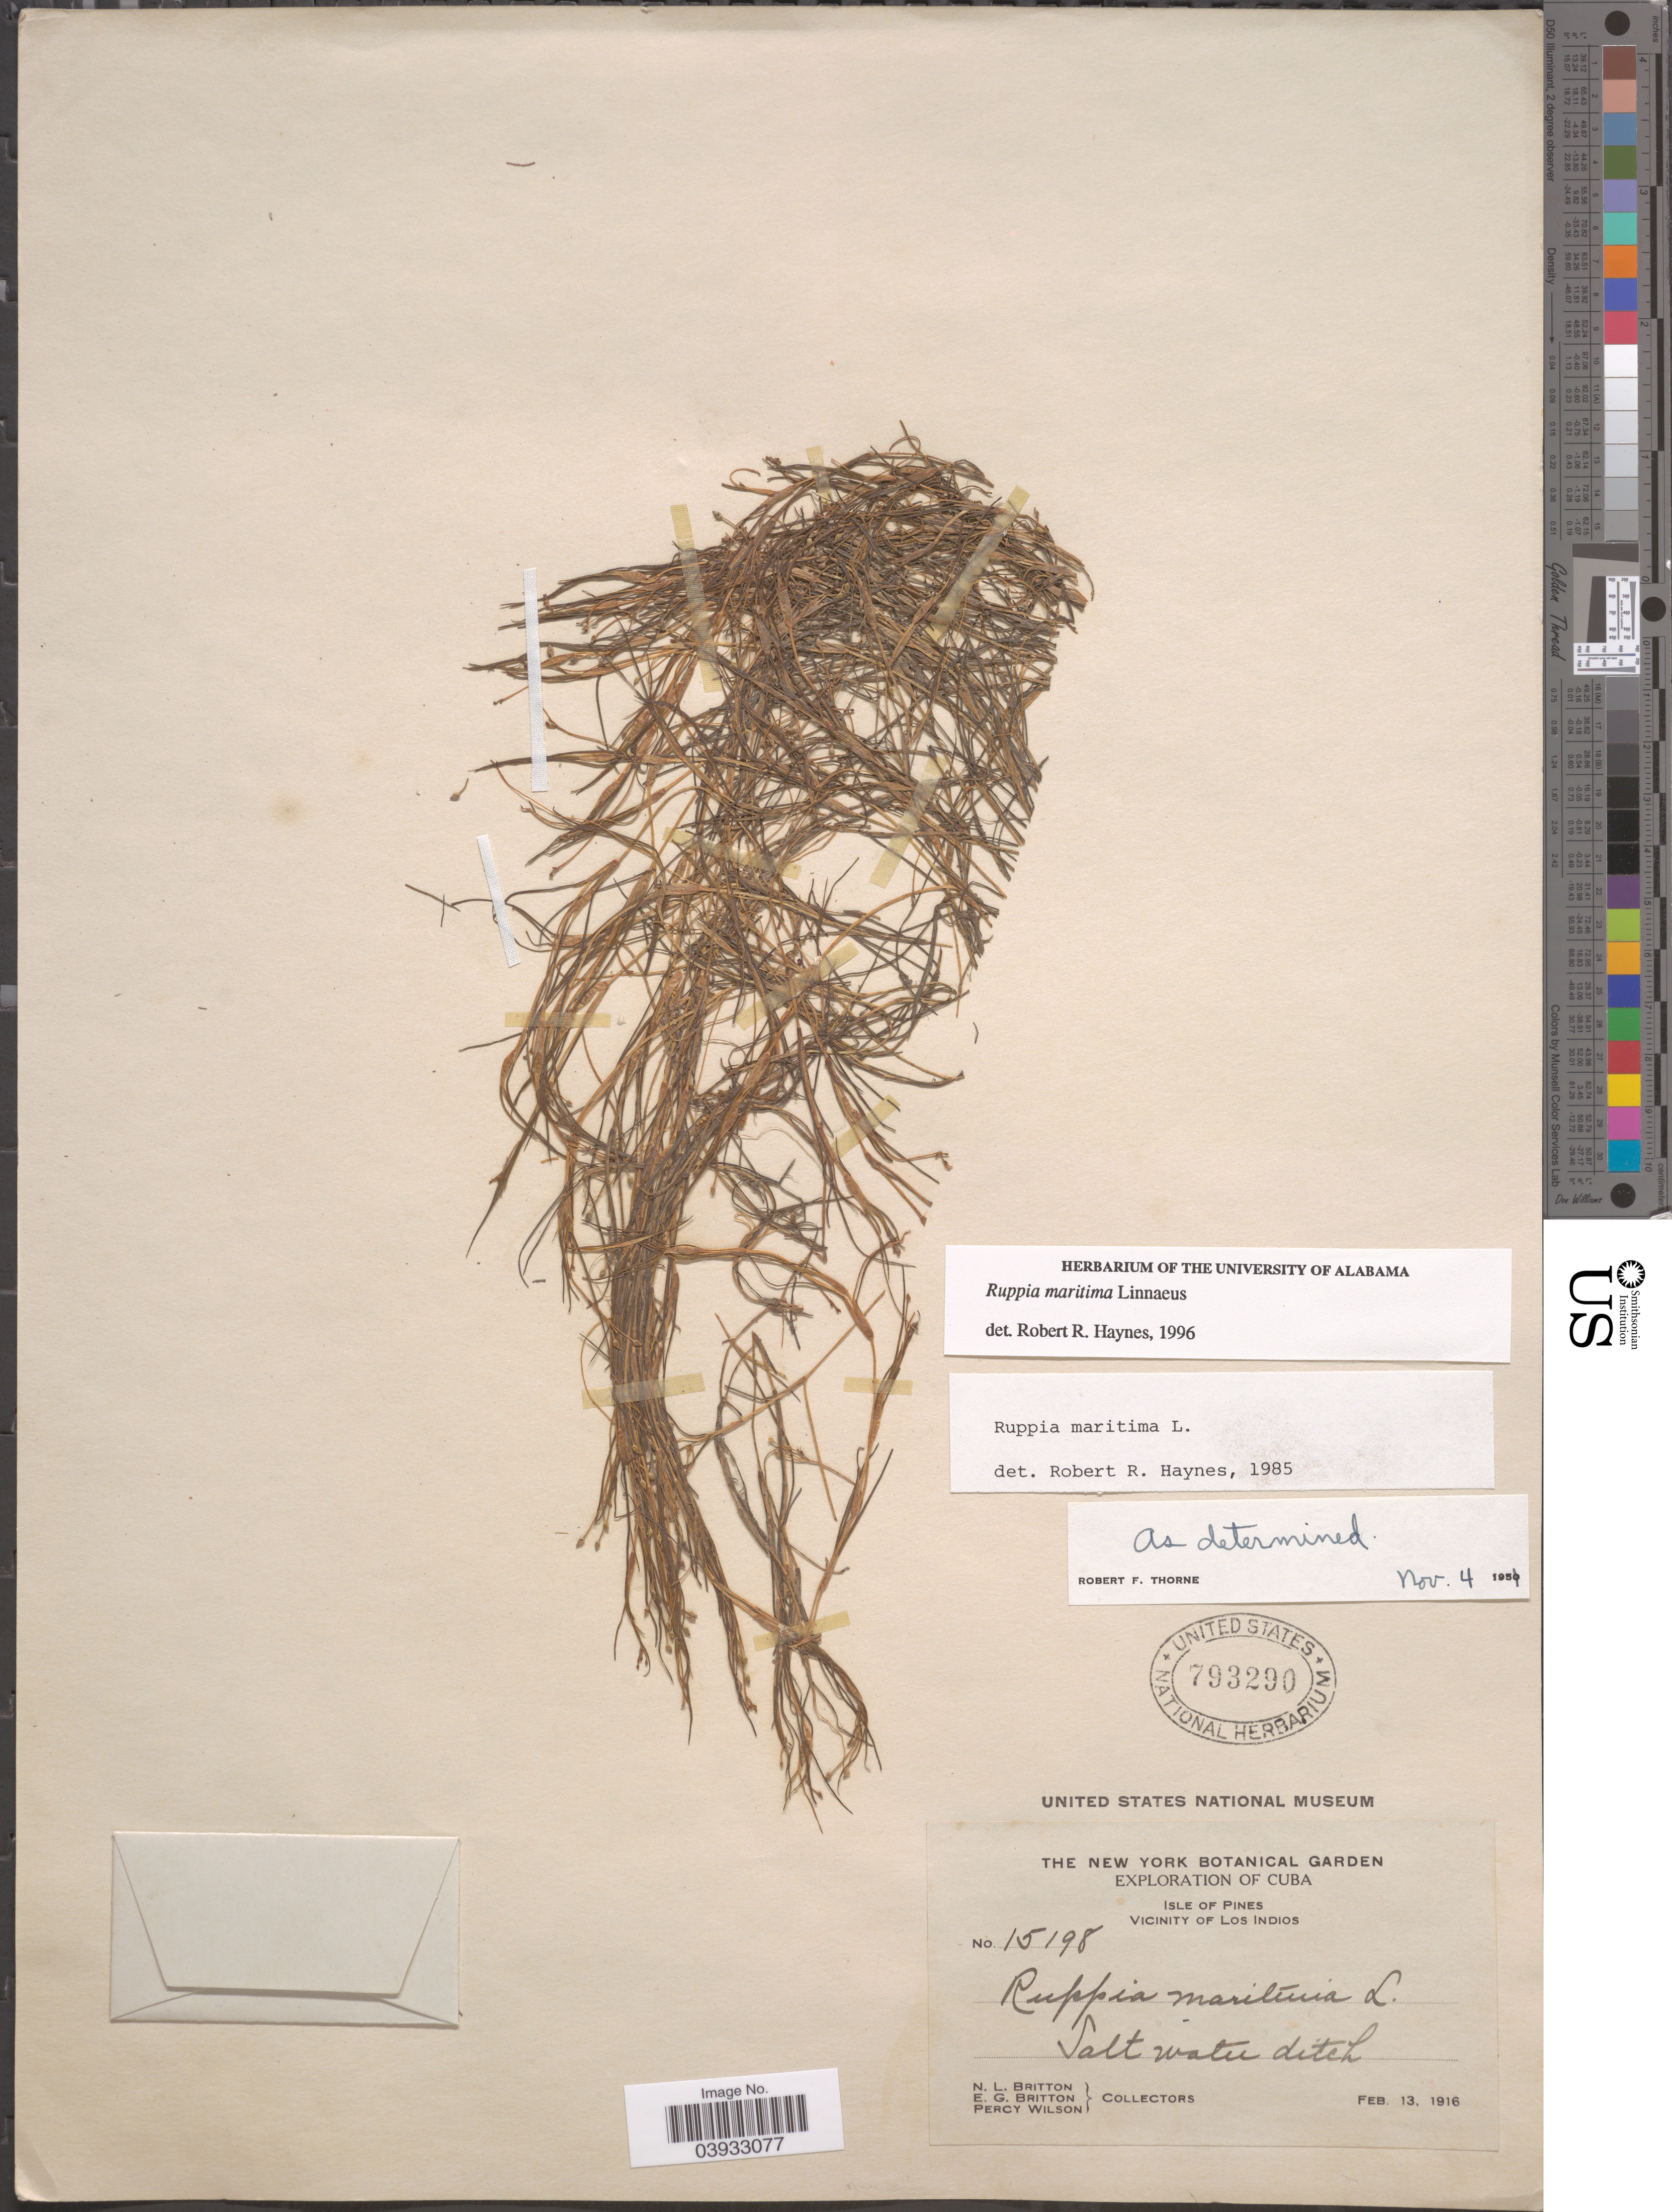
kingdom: Plantae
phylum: Tracheophyta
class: Liliopsida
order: Alismatales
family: Ruppiaceae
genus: Ruppia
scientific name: Ruppia maritima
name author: L.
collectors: N. Britton, E. G. Britton & P. Wilson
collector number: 15198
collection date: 1916-02-13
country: Cuba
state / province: Isla de la Juventud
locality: Isle of Pines. Vicinity of Los Indios.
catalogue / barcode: US 793290